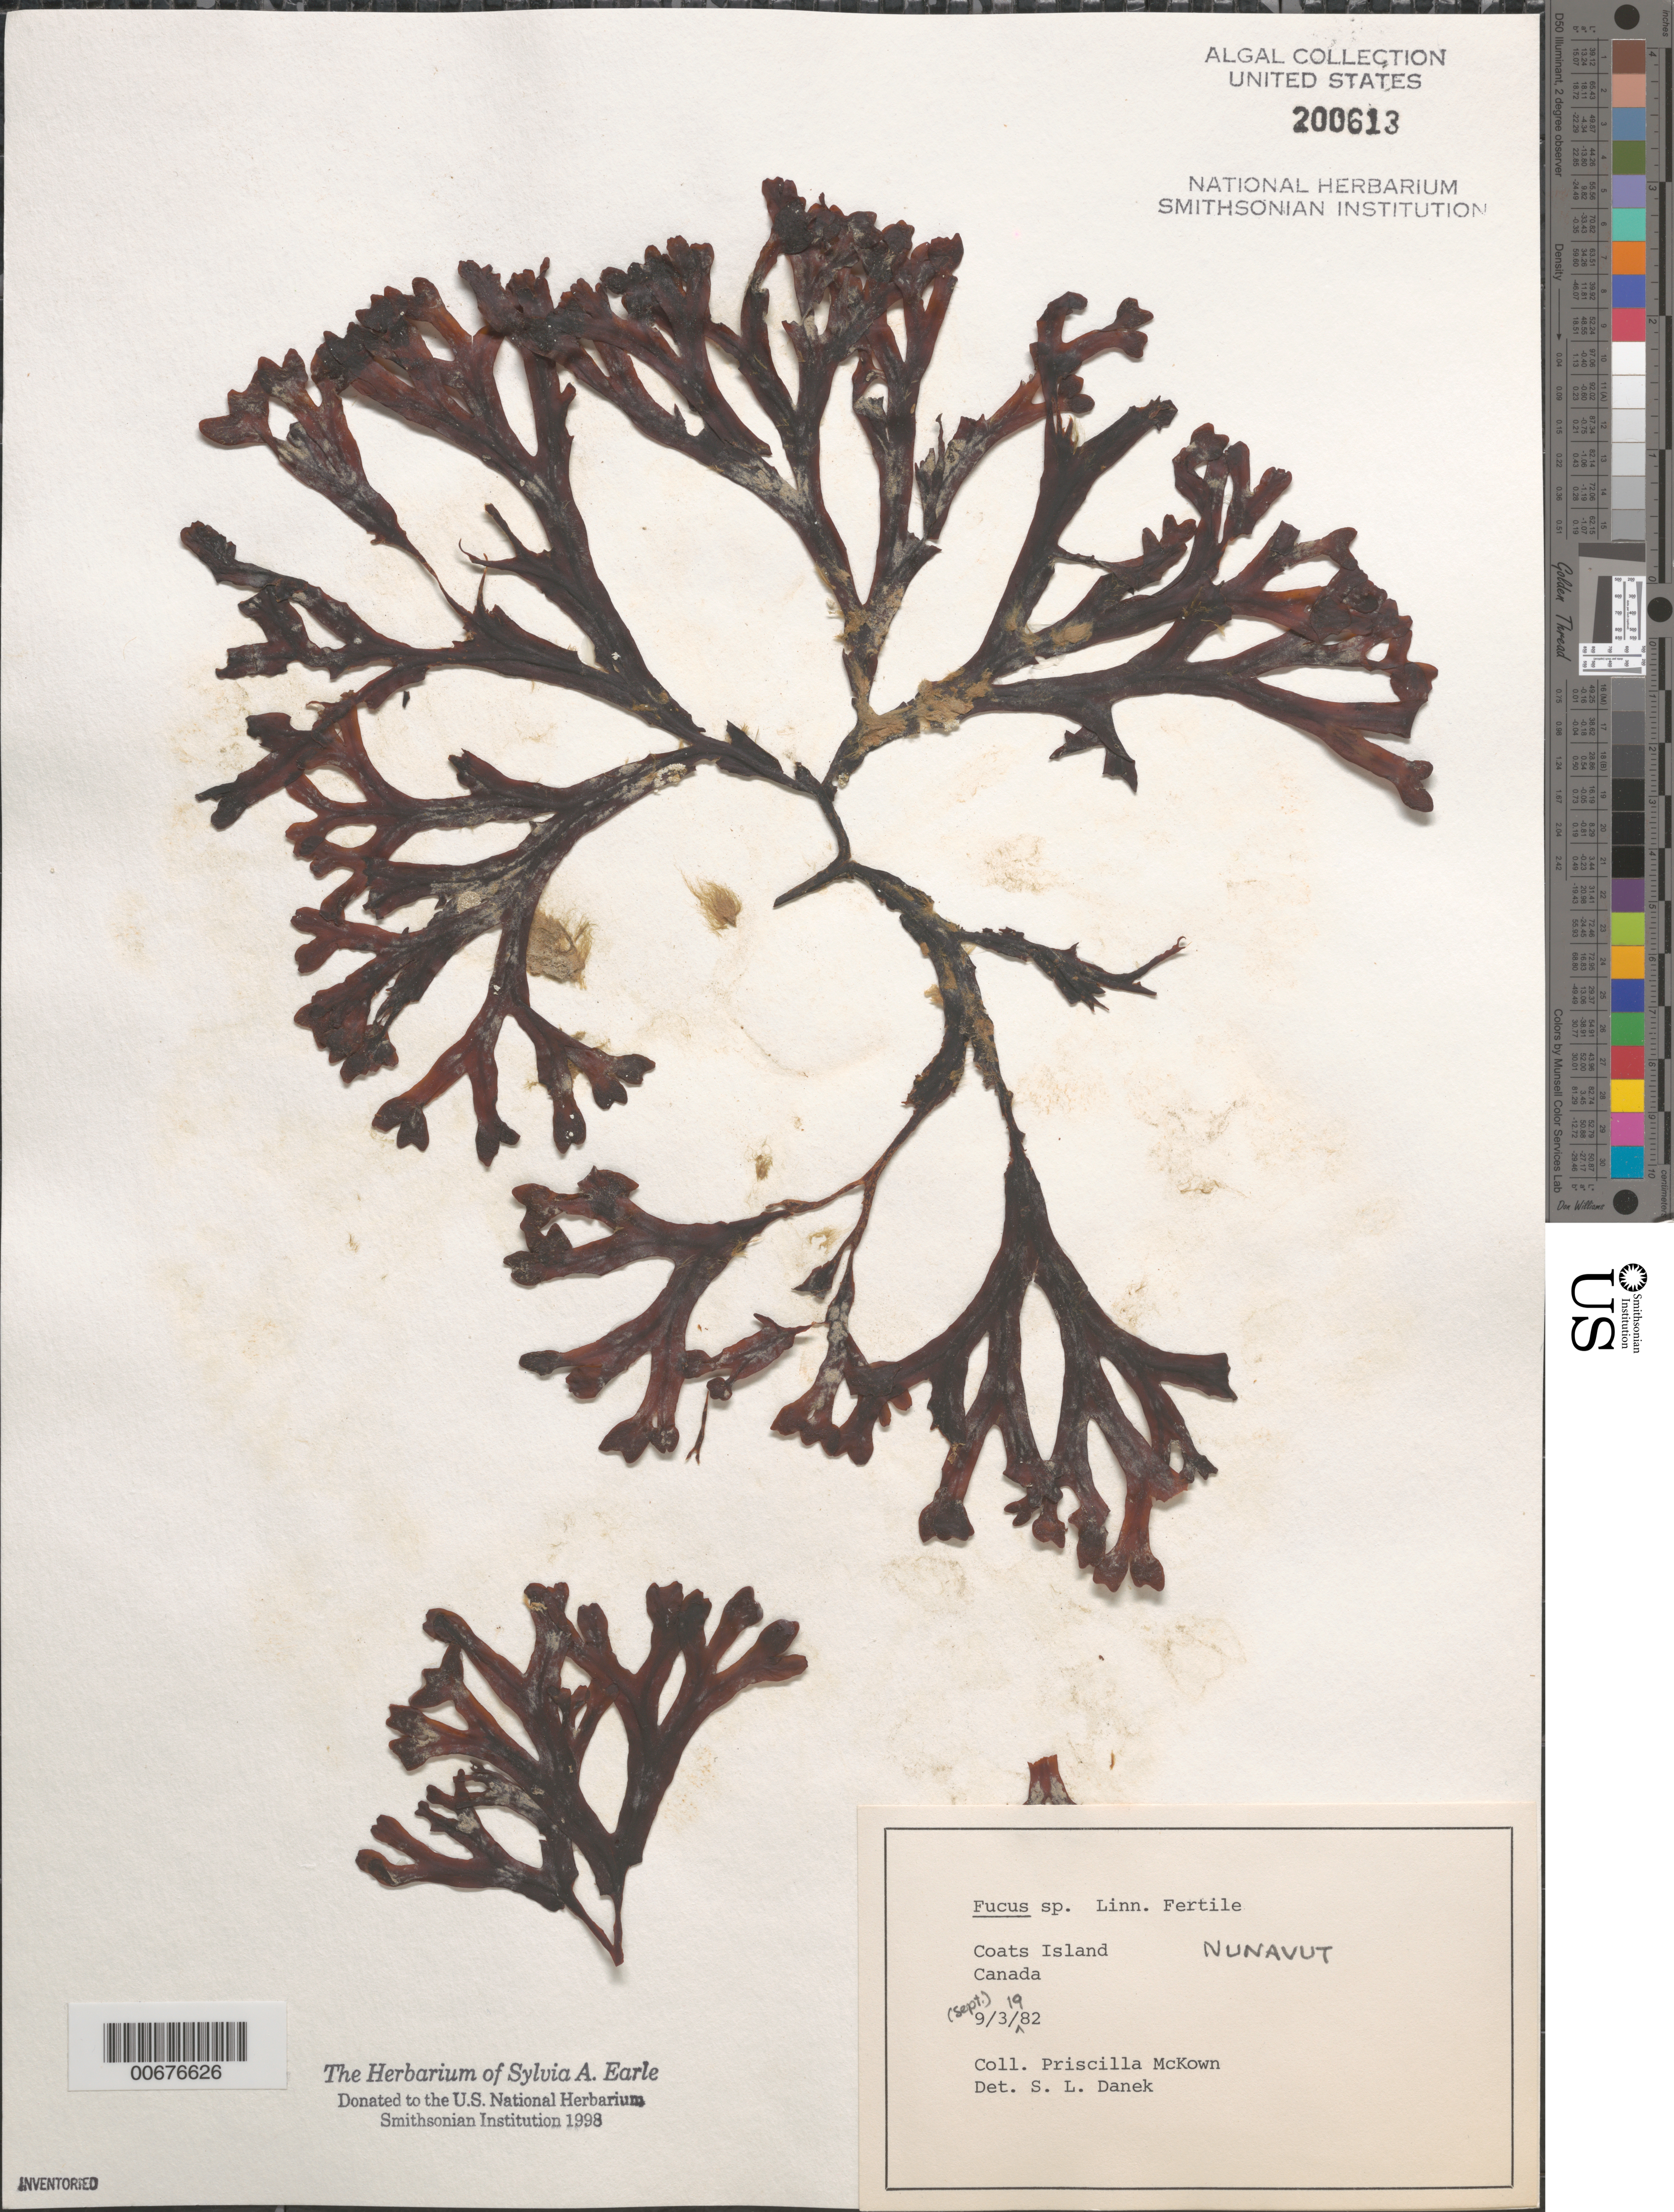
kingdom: Chromista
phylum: Ochrophyta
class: Phaeophyceae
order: Fucales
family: Fucaceae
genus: Fucus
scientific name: Fucus sp.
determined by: Danek, S. L.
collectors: P. McKown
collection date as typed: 03 Sep 1982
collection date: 1982-09-03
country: Canada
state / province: Nunavut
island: Coats Island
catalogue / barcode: US 200613